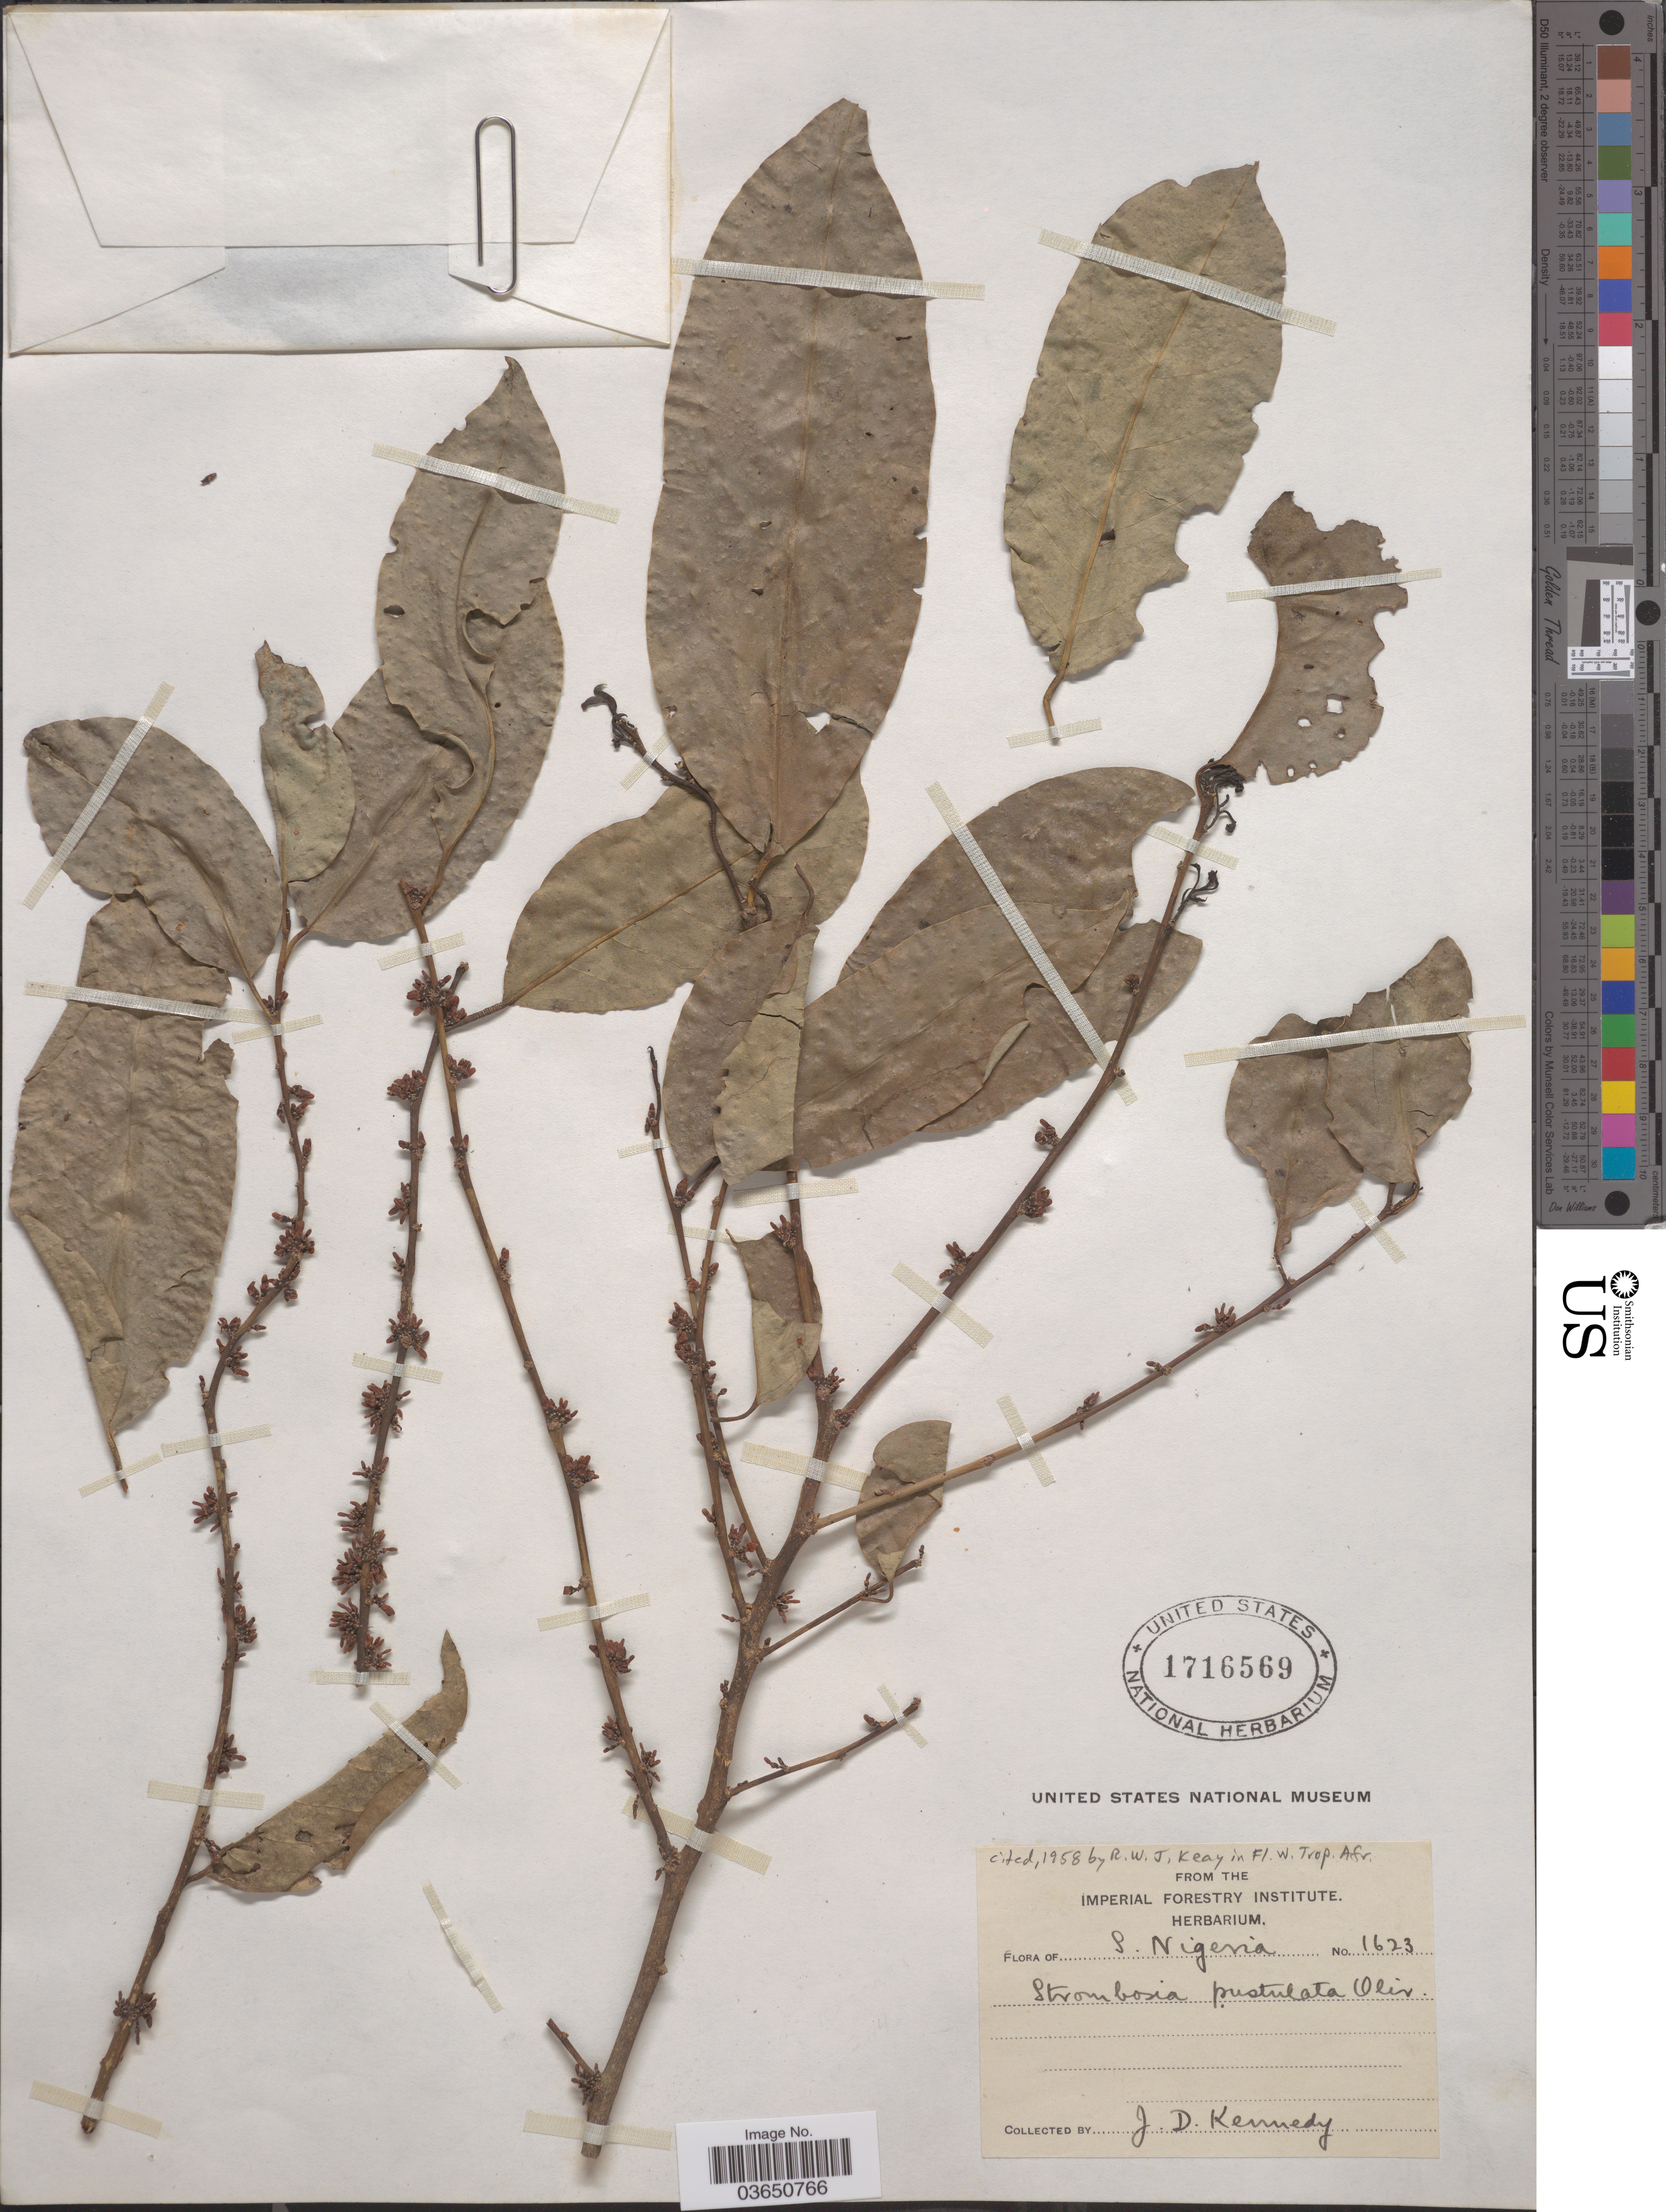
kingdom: Plantae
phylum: Tracheophyta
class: Magnoliopsida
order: Santalales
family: Strombosiaceae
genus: Strombosia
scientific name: Strombosia pustulata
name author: Oliv.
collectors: J. D. Kennedy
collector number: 1623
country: Nigeria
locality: S. Nigeria.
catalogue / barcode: US 1716569